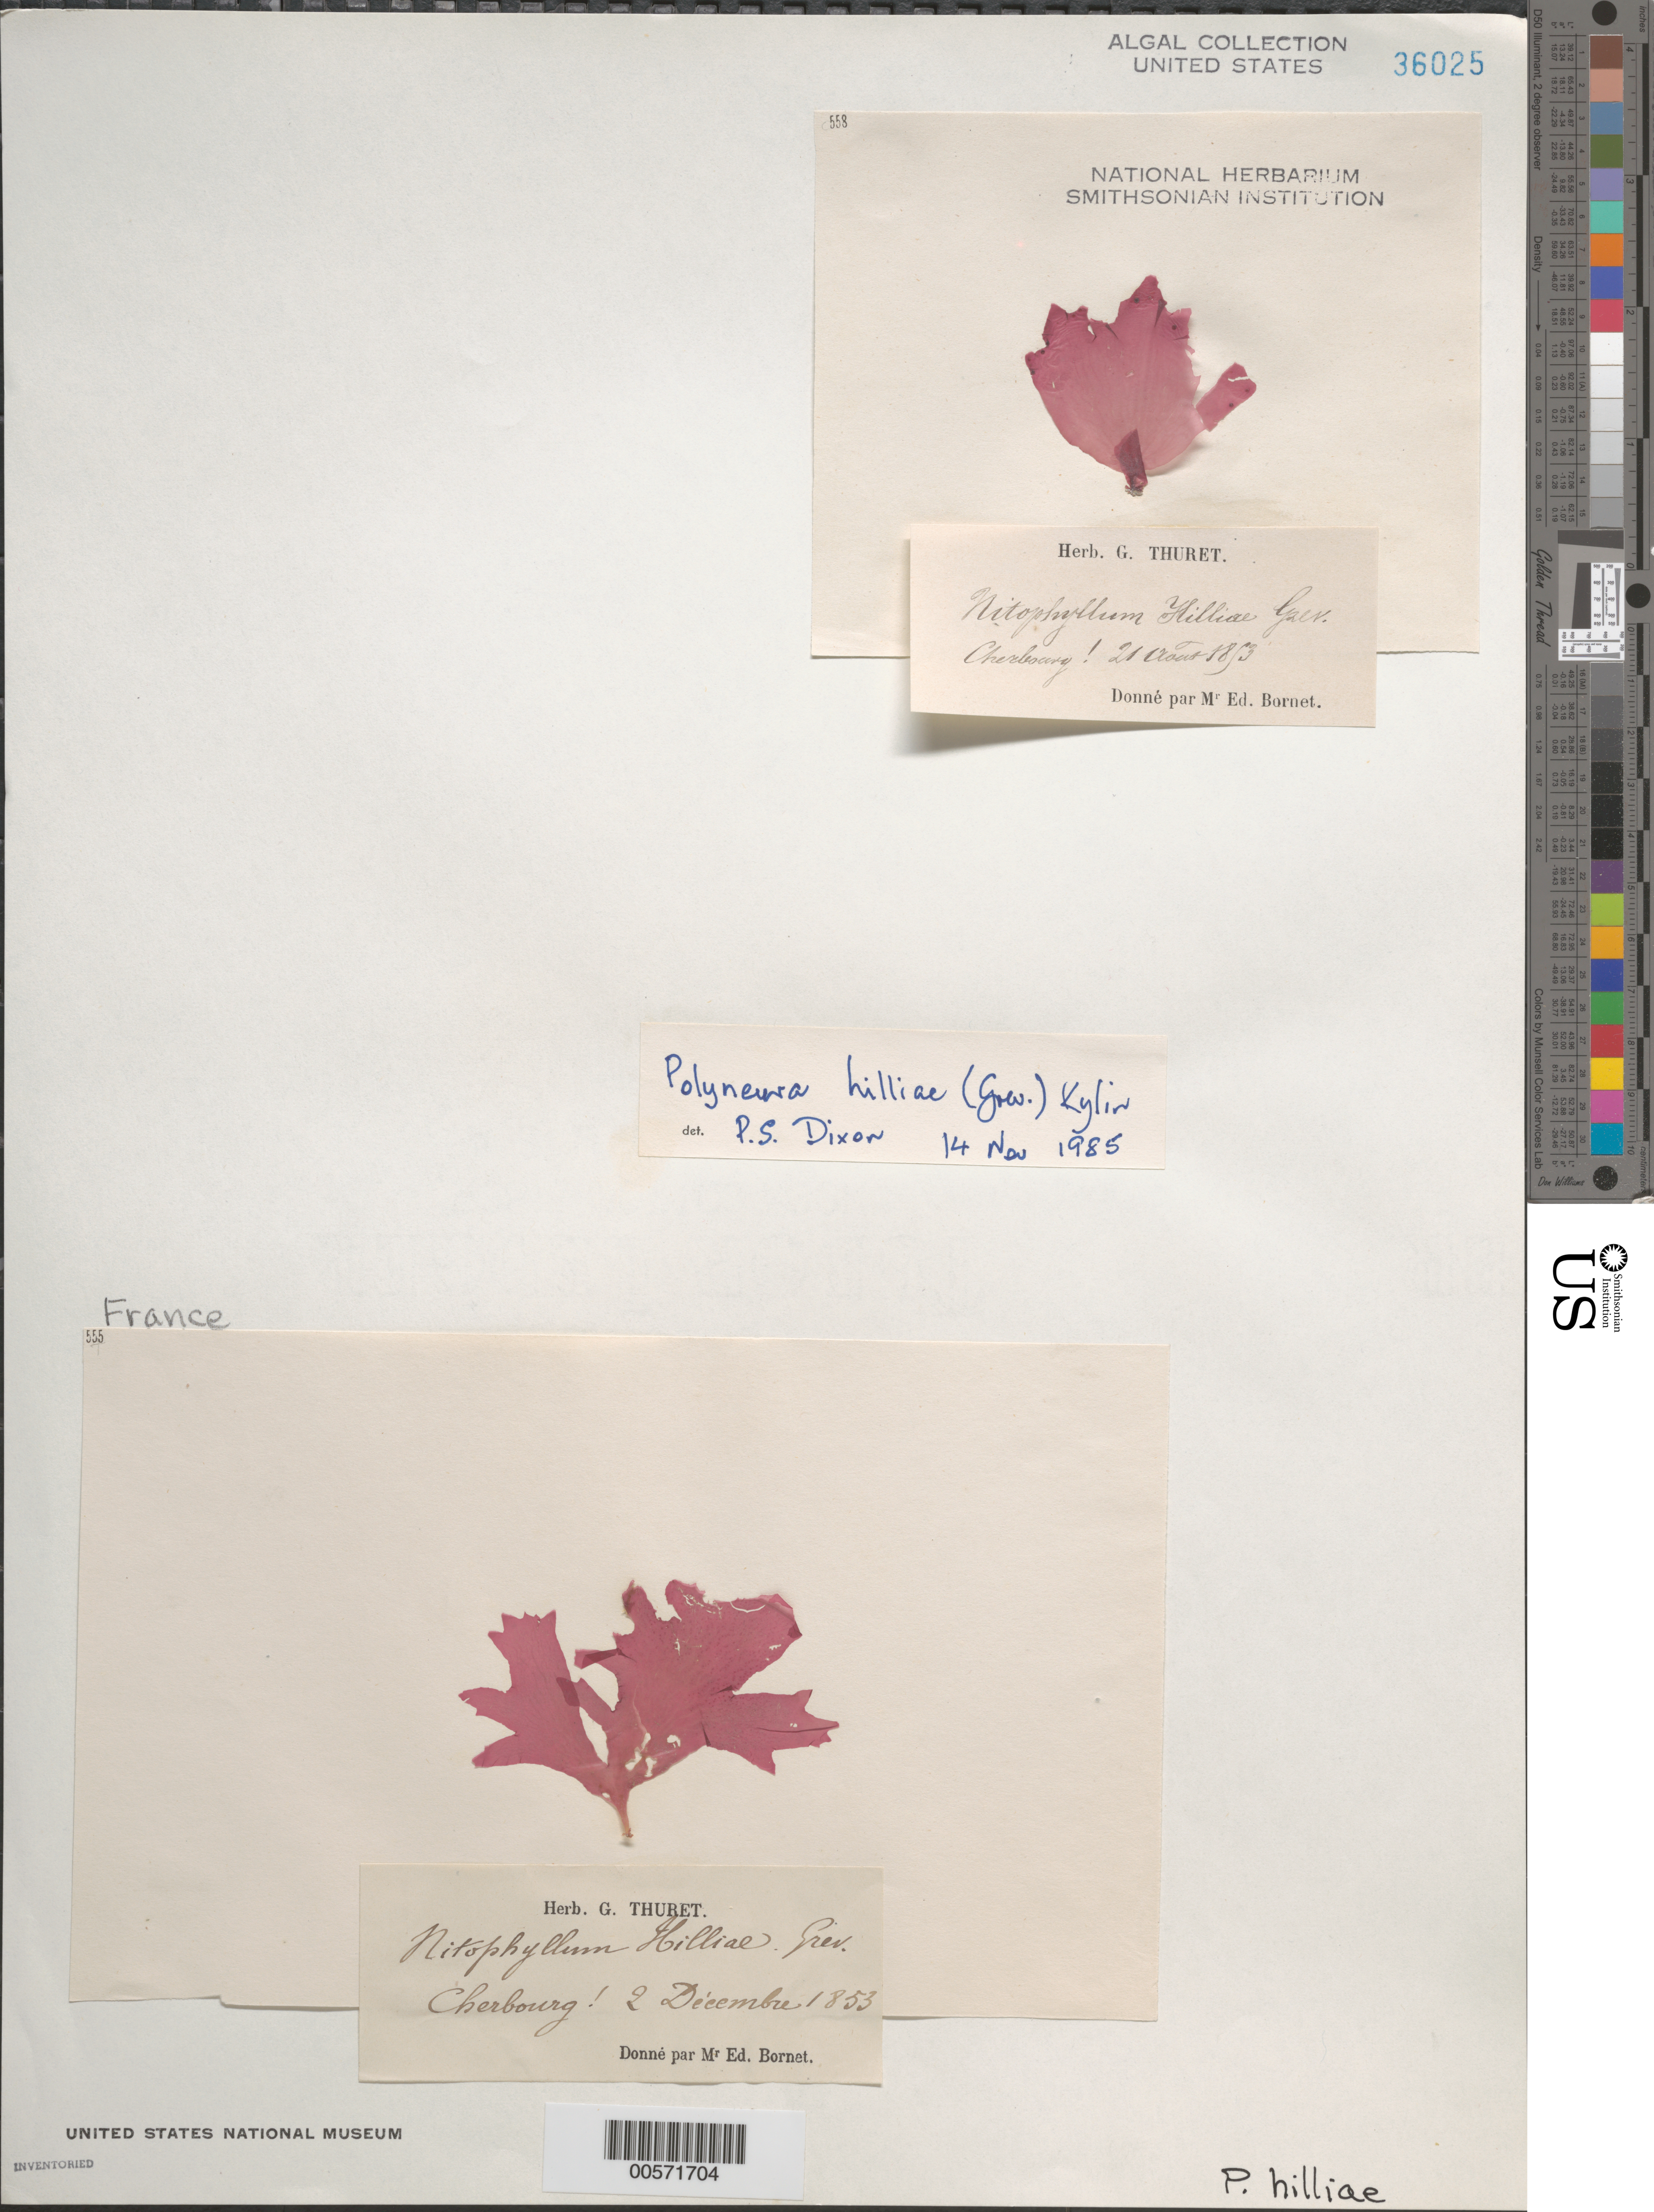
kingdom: Plantae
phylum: Rhodophyta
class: Florideophyceae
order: Ceramiales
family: Delesseriaceae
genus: Polyneura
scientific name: Polyneura bonnemaisonii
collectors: Thuret, G. (herbarium)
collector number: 555 & 558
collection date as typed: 02 Dec 1853 AND 21 Aug 1853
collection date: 1853-08-21,1853-12-02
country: France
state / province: Normandie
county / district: Manche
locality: Cherbourg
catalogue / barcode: US 36025